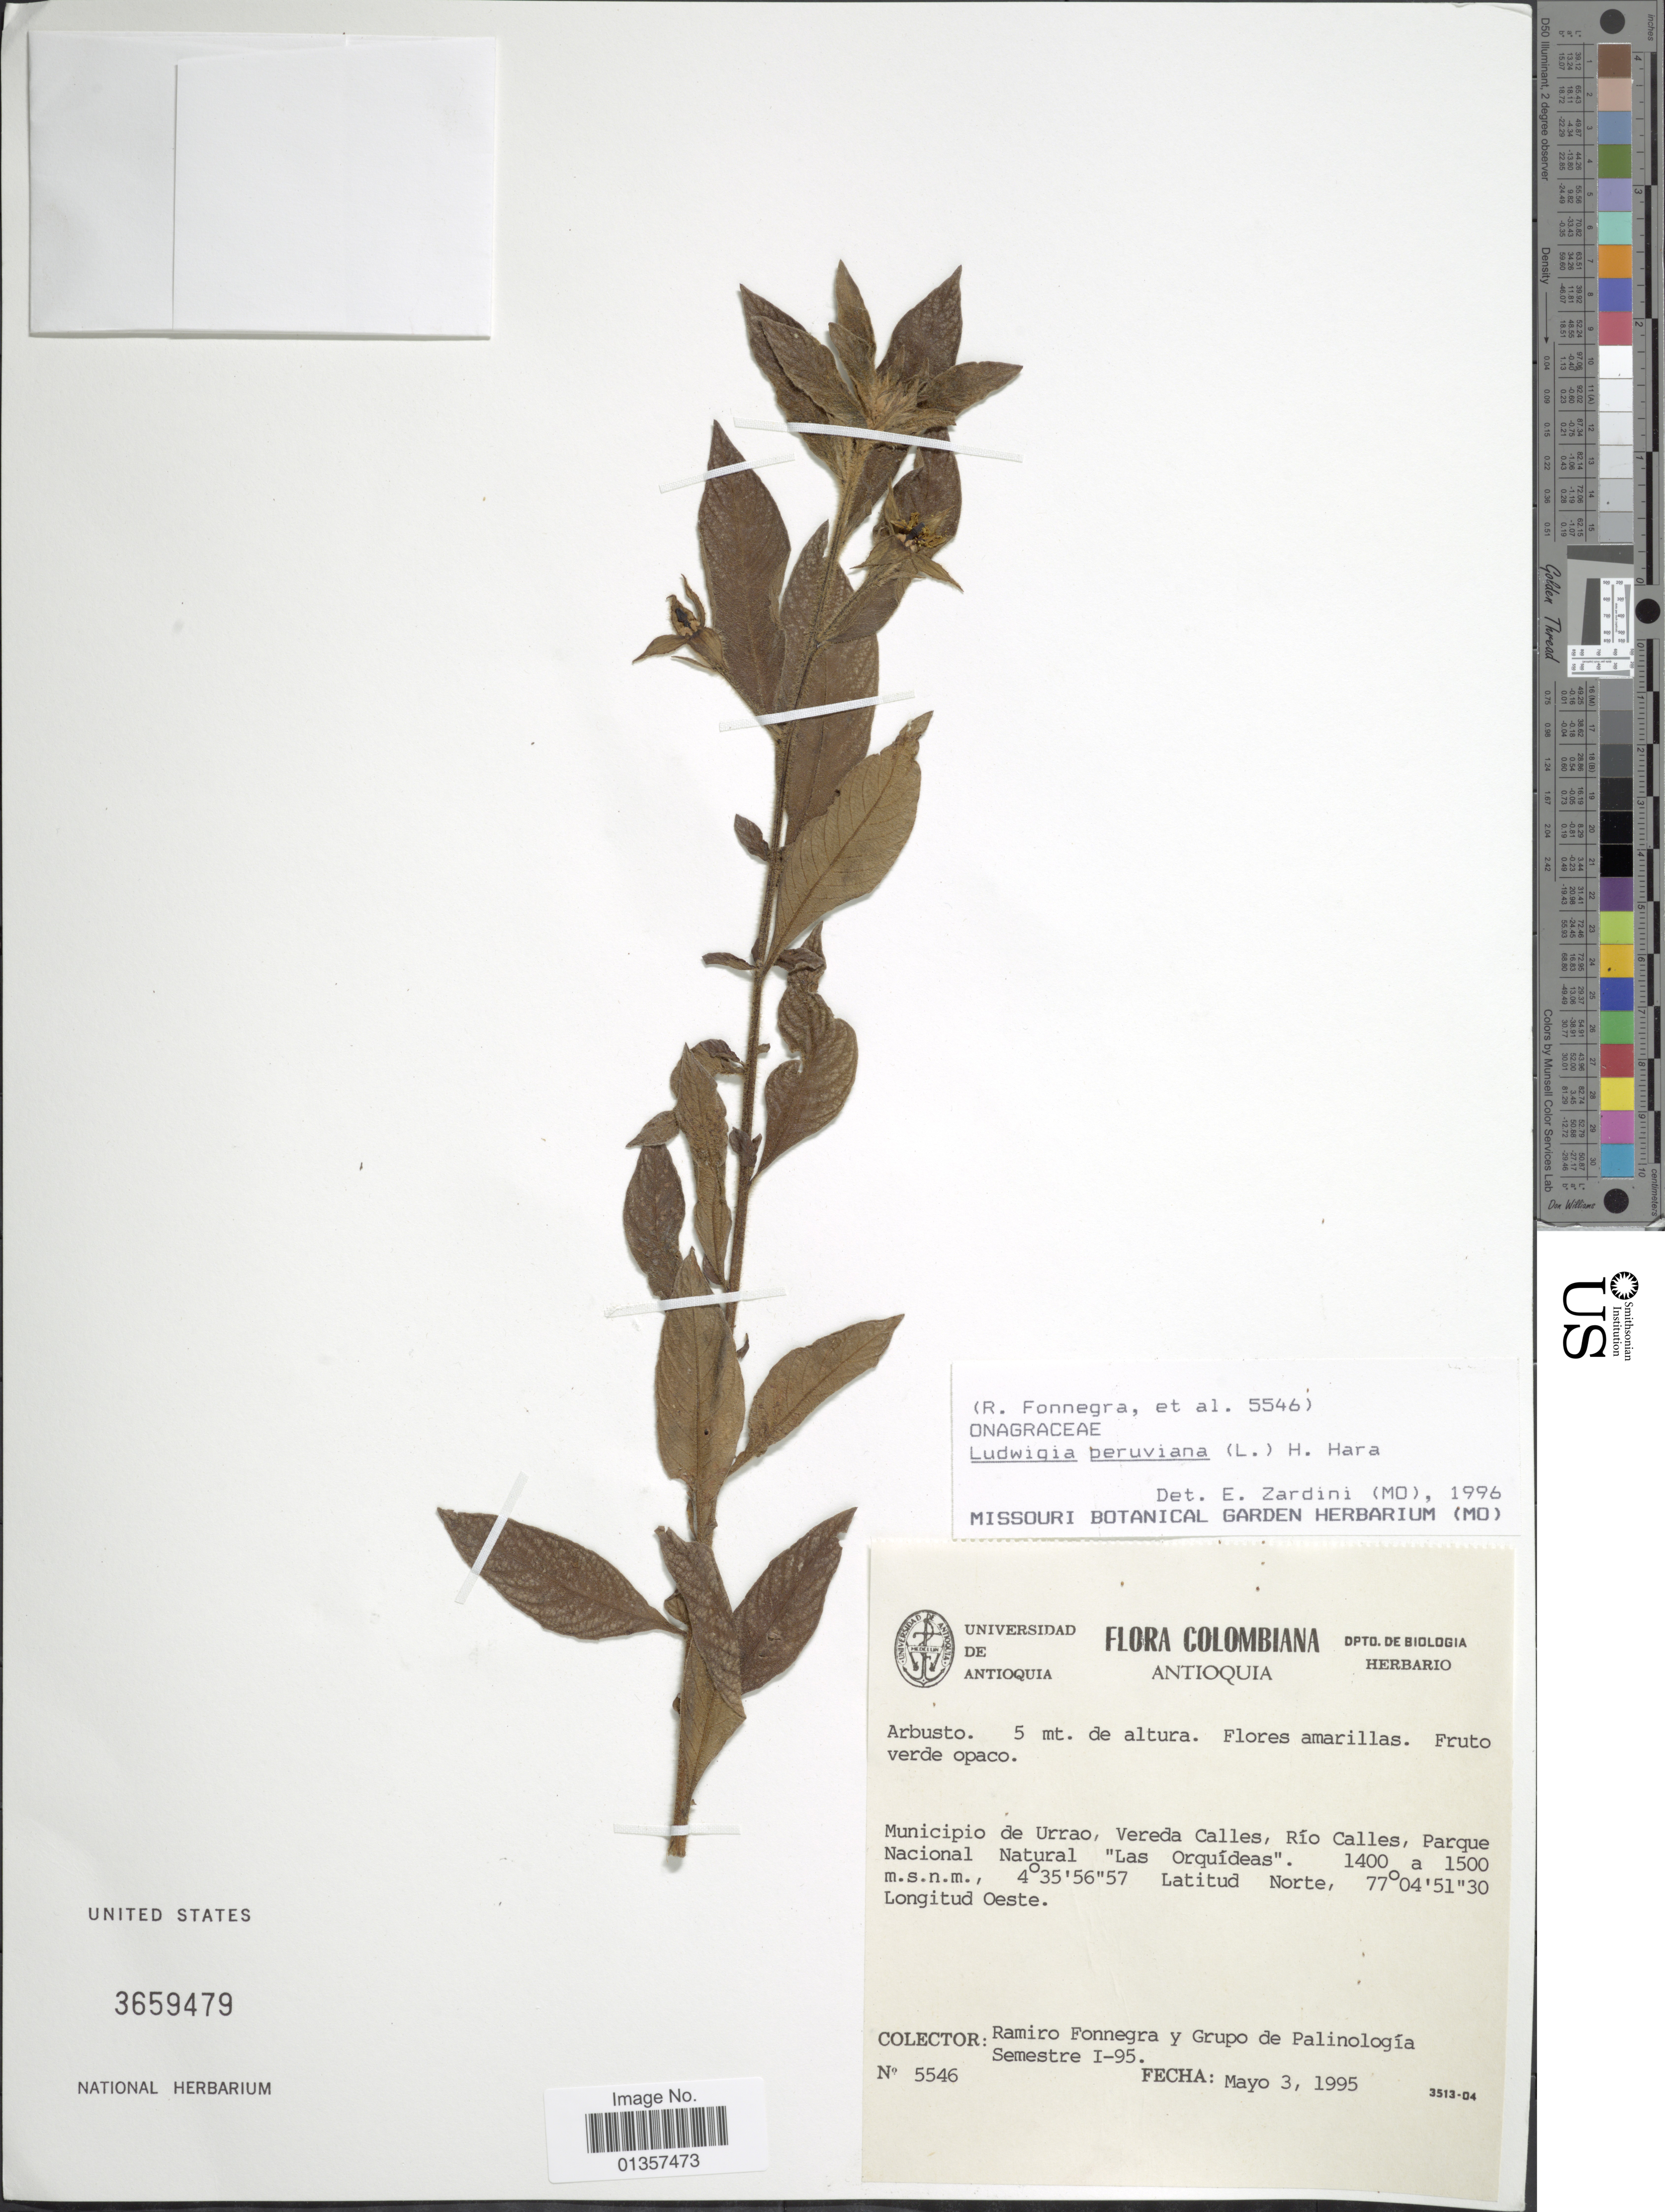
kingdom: Plantae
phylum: Tracheophyta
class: Magnoliopsida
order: Myrtales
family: Onagraceae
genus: Ludwigia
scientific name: Ludwigia peruviana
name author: (L.) H. Hara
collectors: R. Fonnegra G. & Grupo de Palinología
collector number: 5546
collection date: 1995-05-03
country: Colombia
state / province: Antioquia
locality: Municipio de Urrao, Vereda Calles, Río Calles, Parque Nacional Natural "Las Orquídeas"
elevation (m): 1400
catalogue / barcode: US 3659479